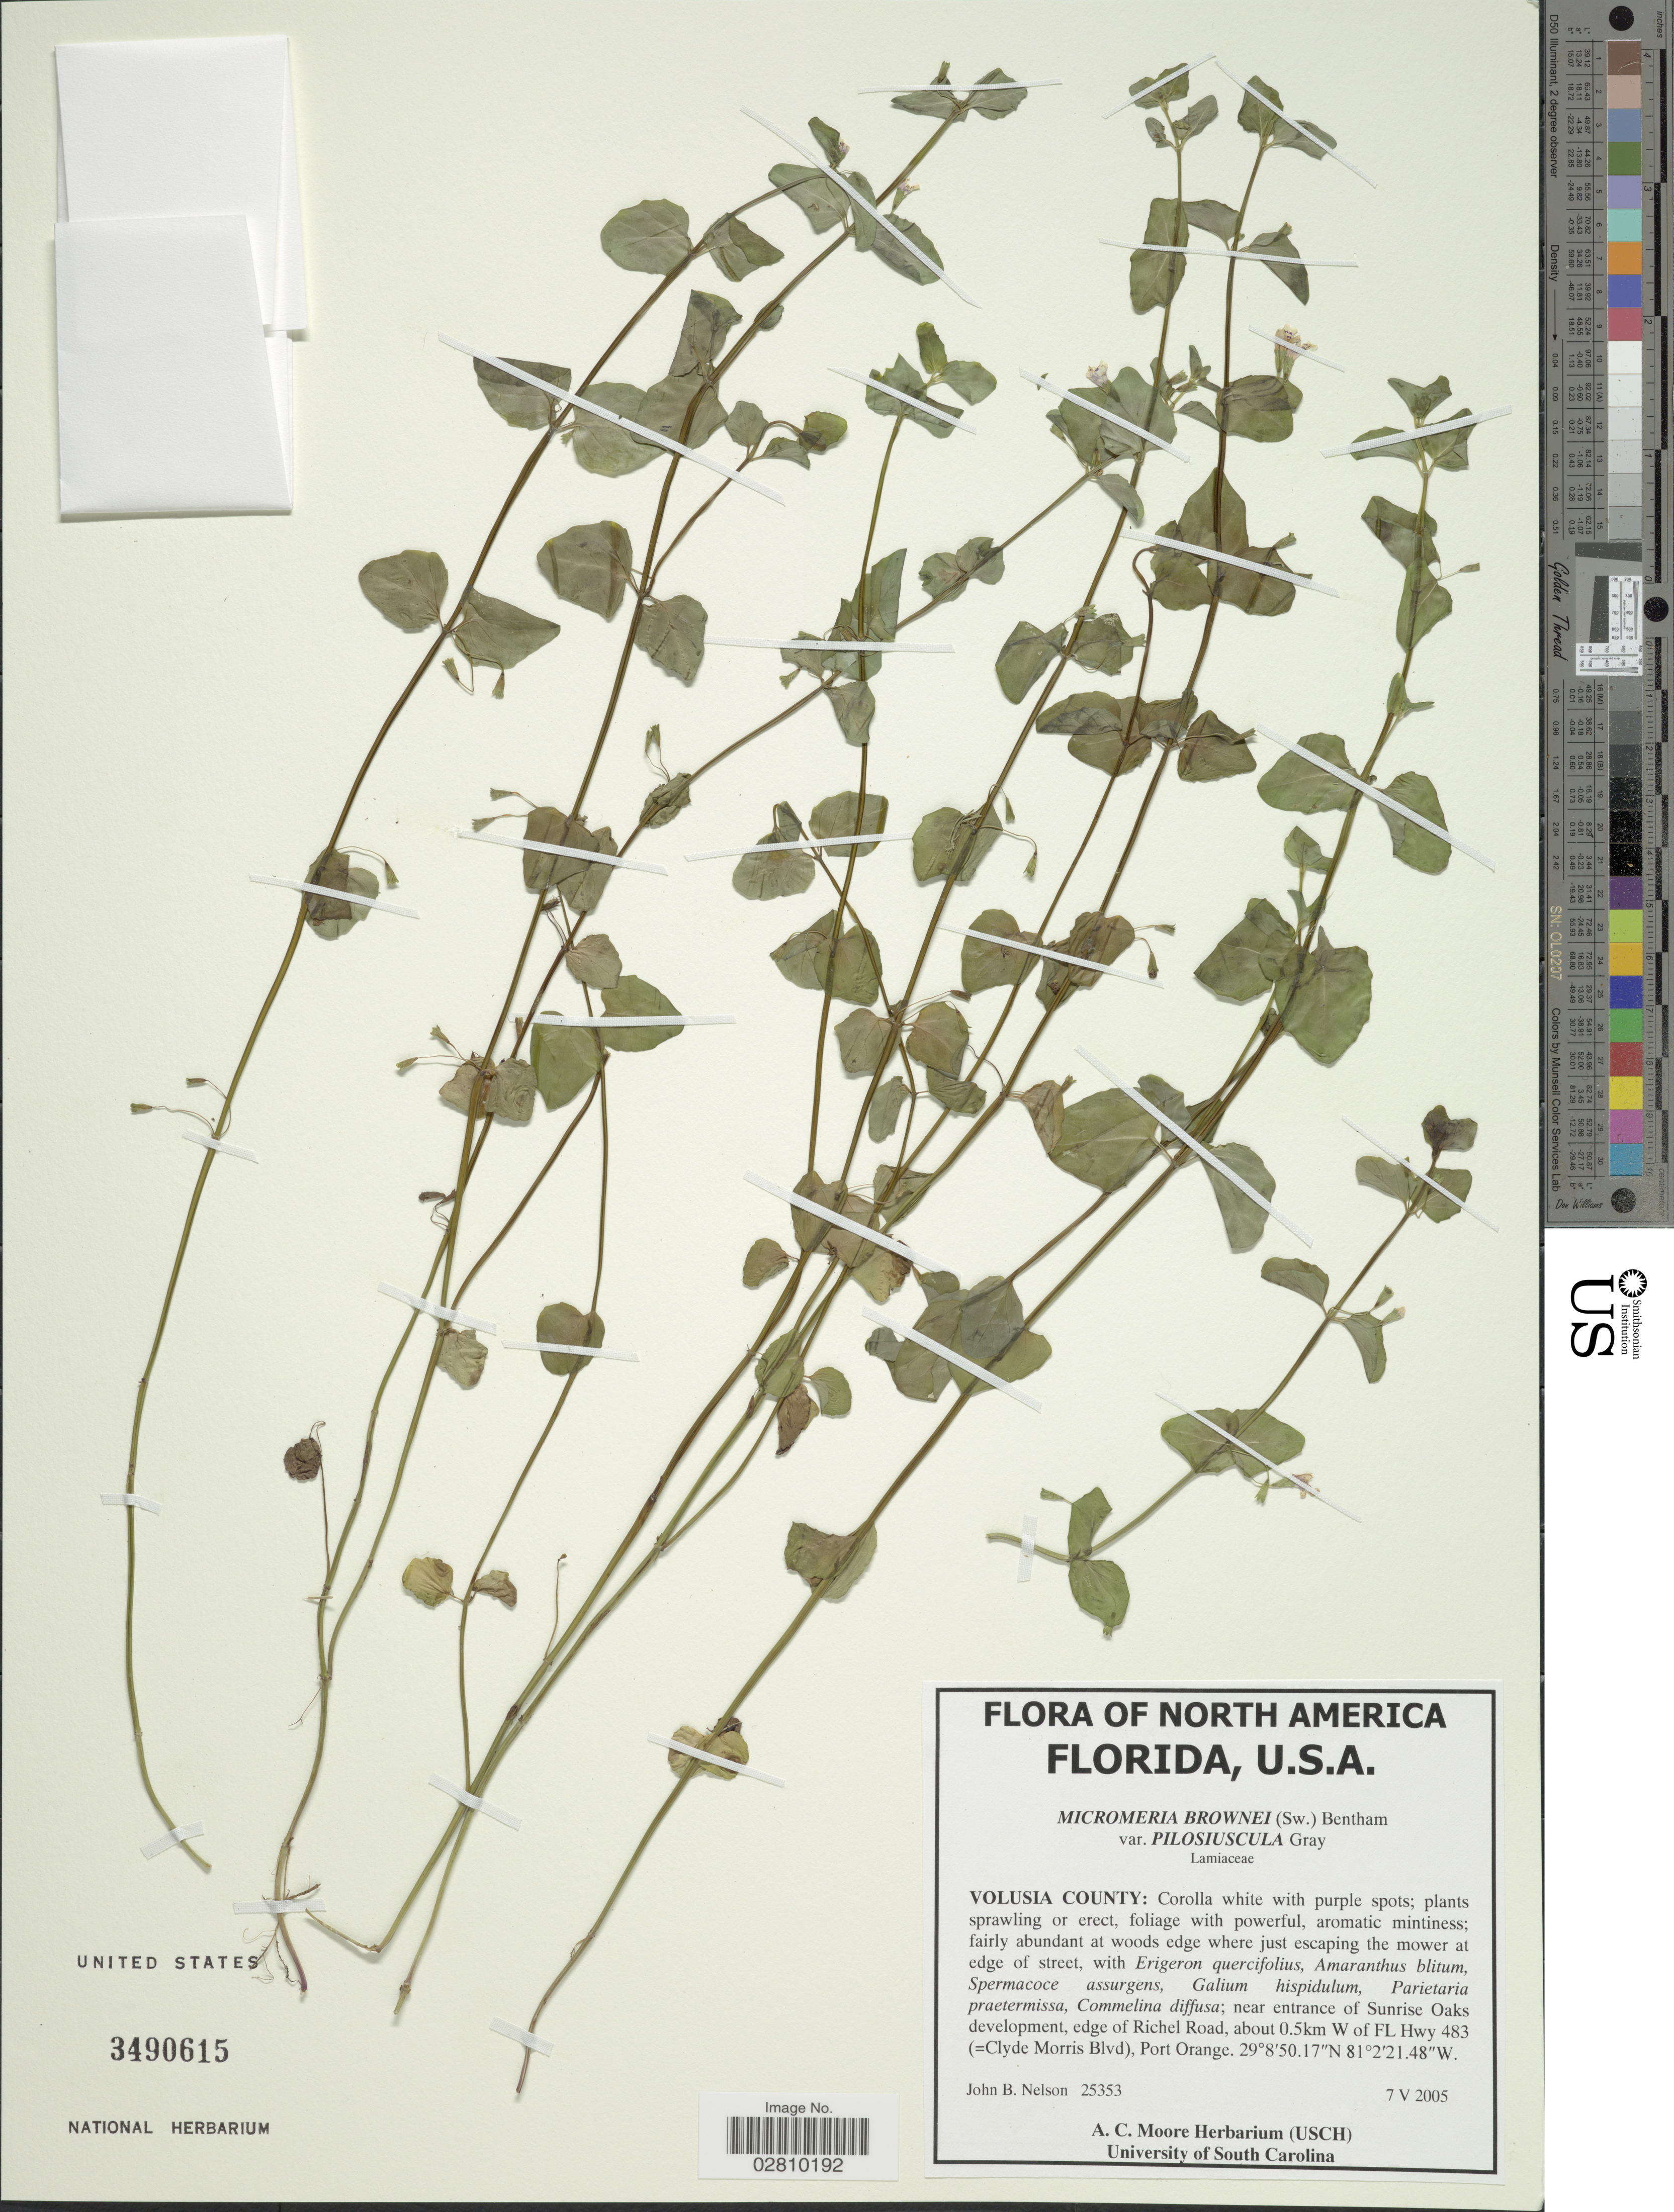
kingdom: Plantae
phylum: Tracheophyta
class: Magnoliopsida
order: Lamiales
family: Lamiaceae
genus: Clinopodium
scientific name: Clinopodium brownei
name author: (Sw.) Kuntze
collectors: J. B. Nelson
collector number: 25353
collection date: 2005-05-07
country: United States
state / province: Florida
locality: Volusia County: near entrance of Sunrise Oaks development, edge of Richel Road, about 0.5km W of FL Hwy 483 (=Clyde Morris Blvd), Port Orange.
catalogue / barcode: US 3490615